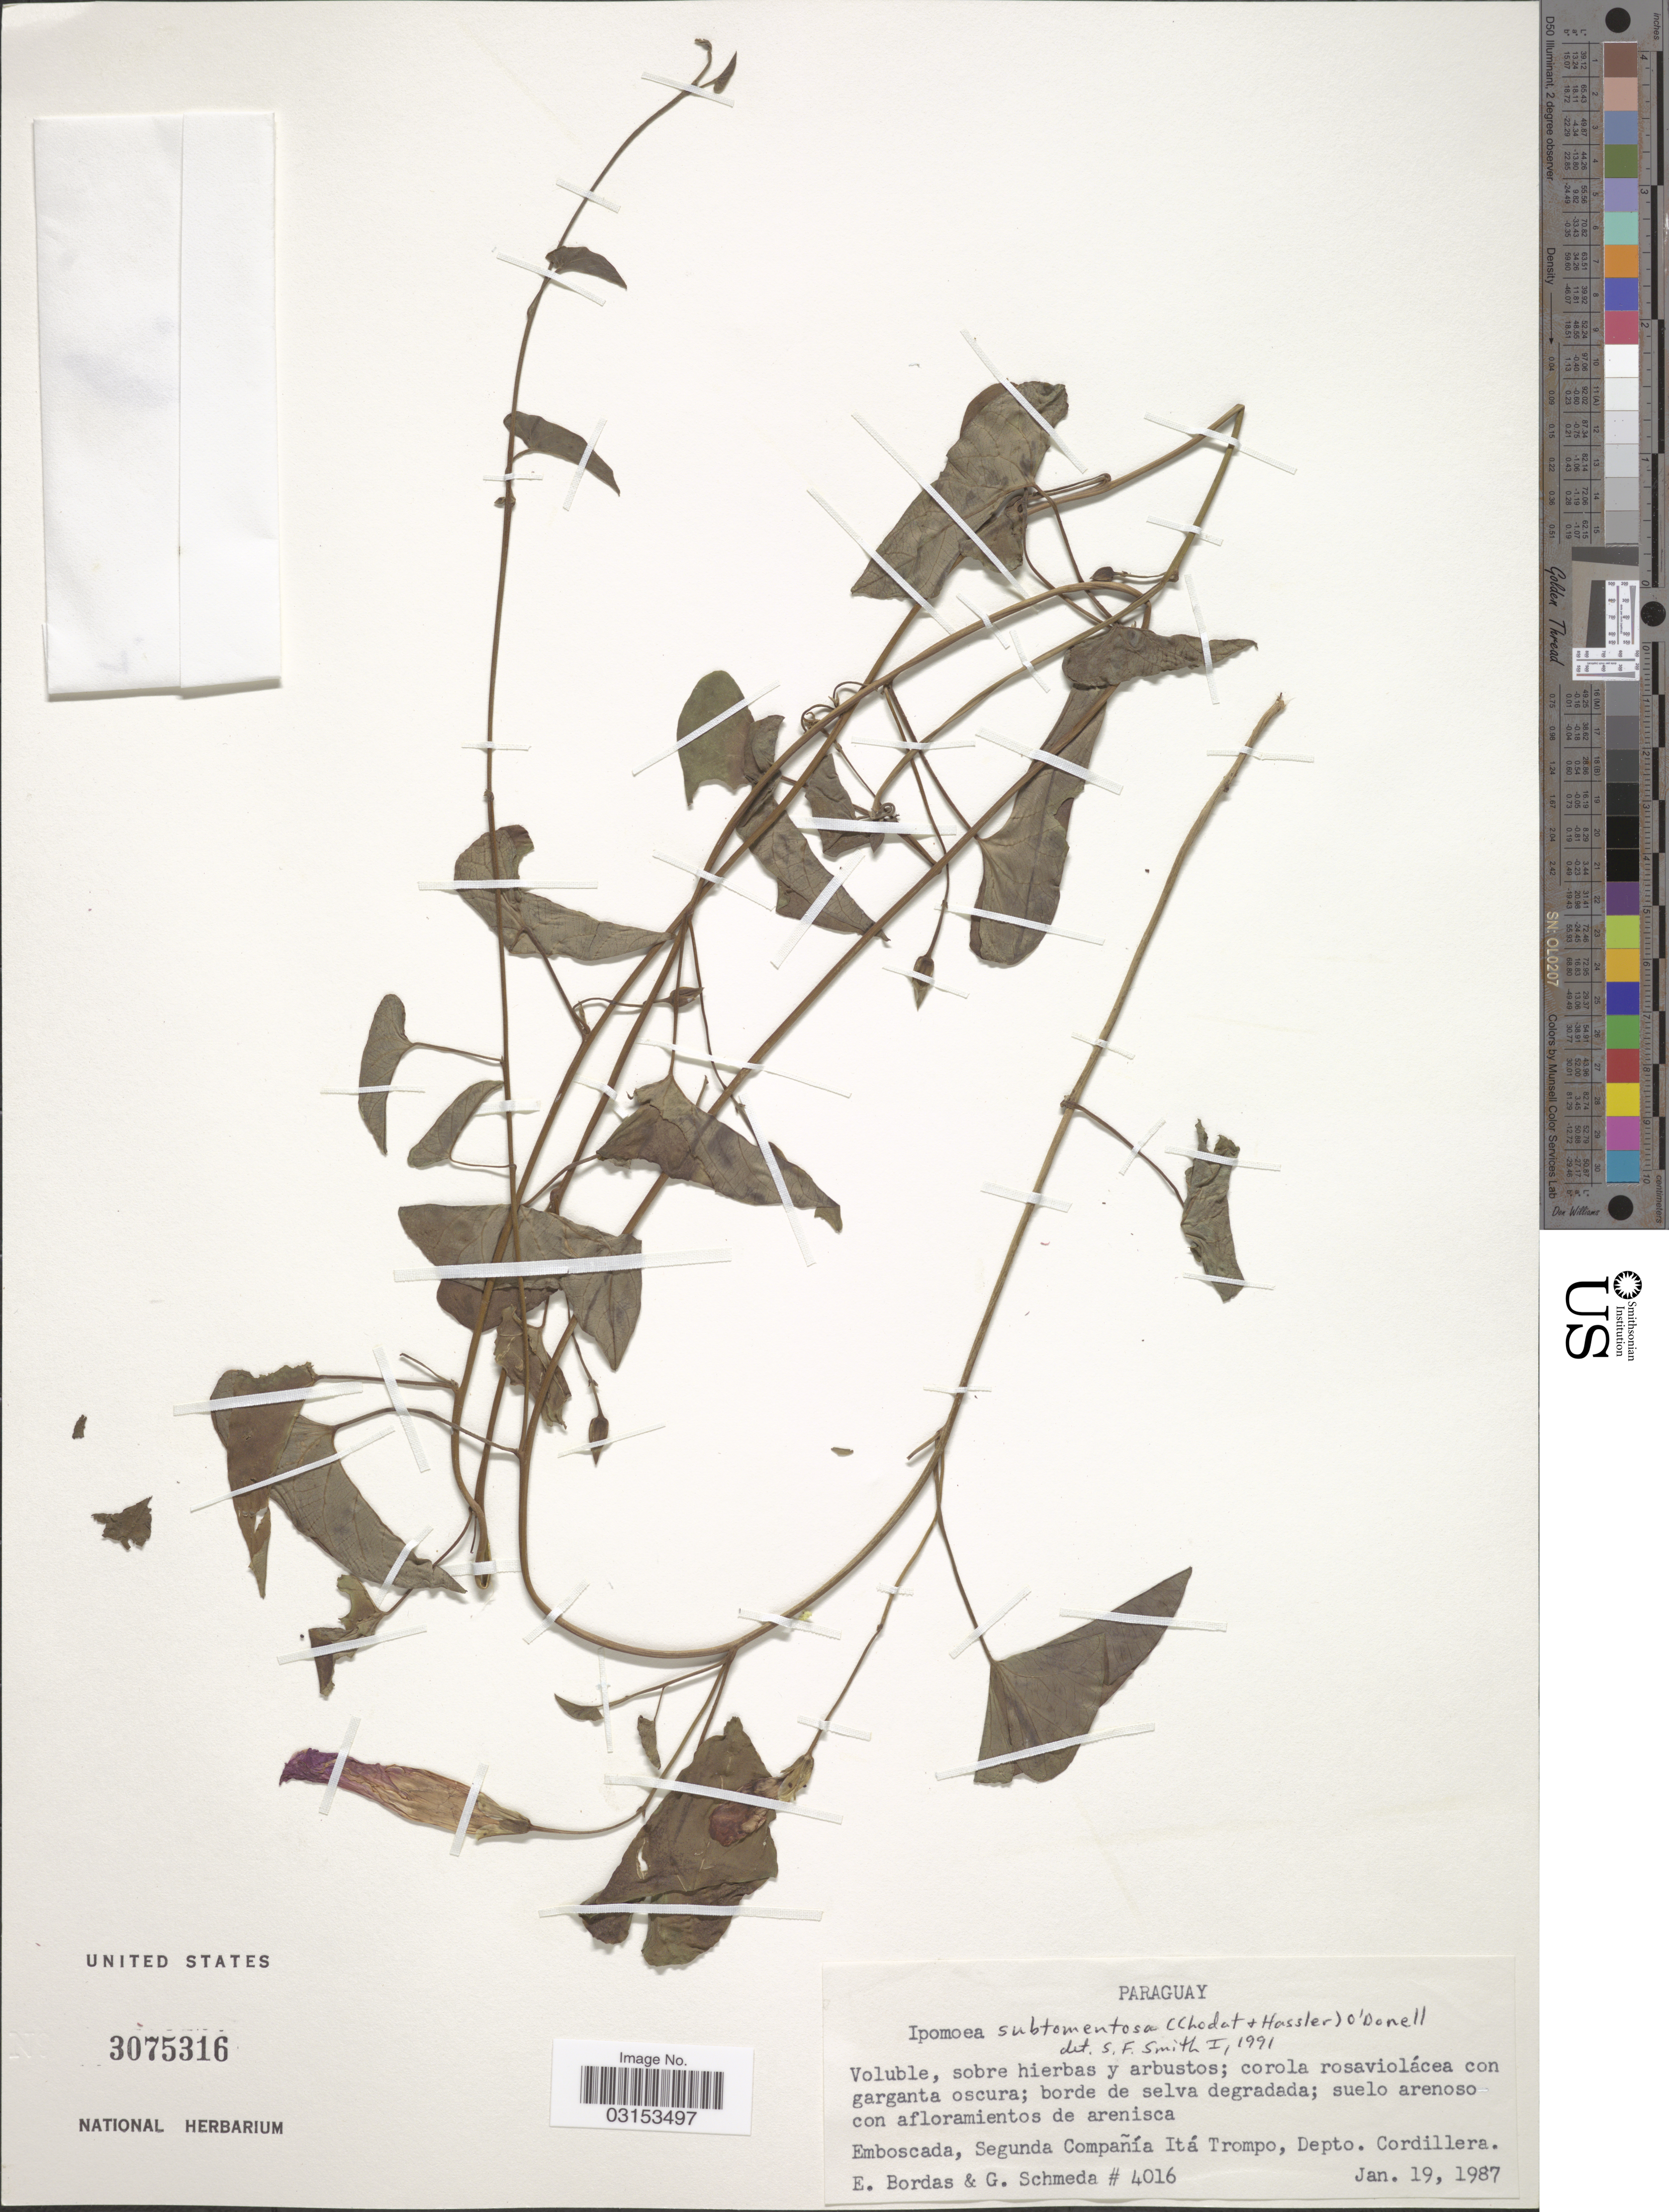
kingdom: Plantae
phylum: Tracheophyta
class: Magnoliopsida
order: Solanales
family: Convolvulaceae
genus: Ipomoea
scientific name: Ipomoea subtomentosa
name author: (Chodat & Hassl.) O'Donell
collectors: E. Bordas & G. Schmeda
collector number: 4016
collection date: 1987-01-19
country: Paraguay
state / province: Cordillera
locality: Emboscada, Segunda Compañía Itá Trompo, Depto. Cordillera.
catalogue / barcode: US 3075316